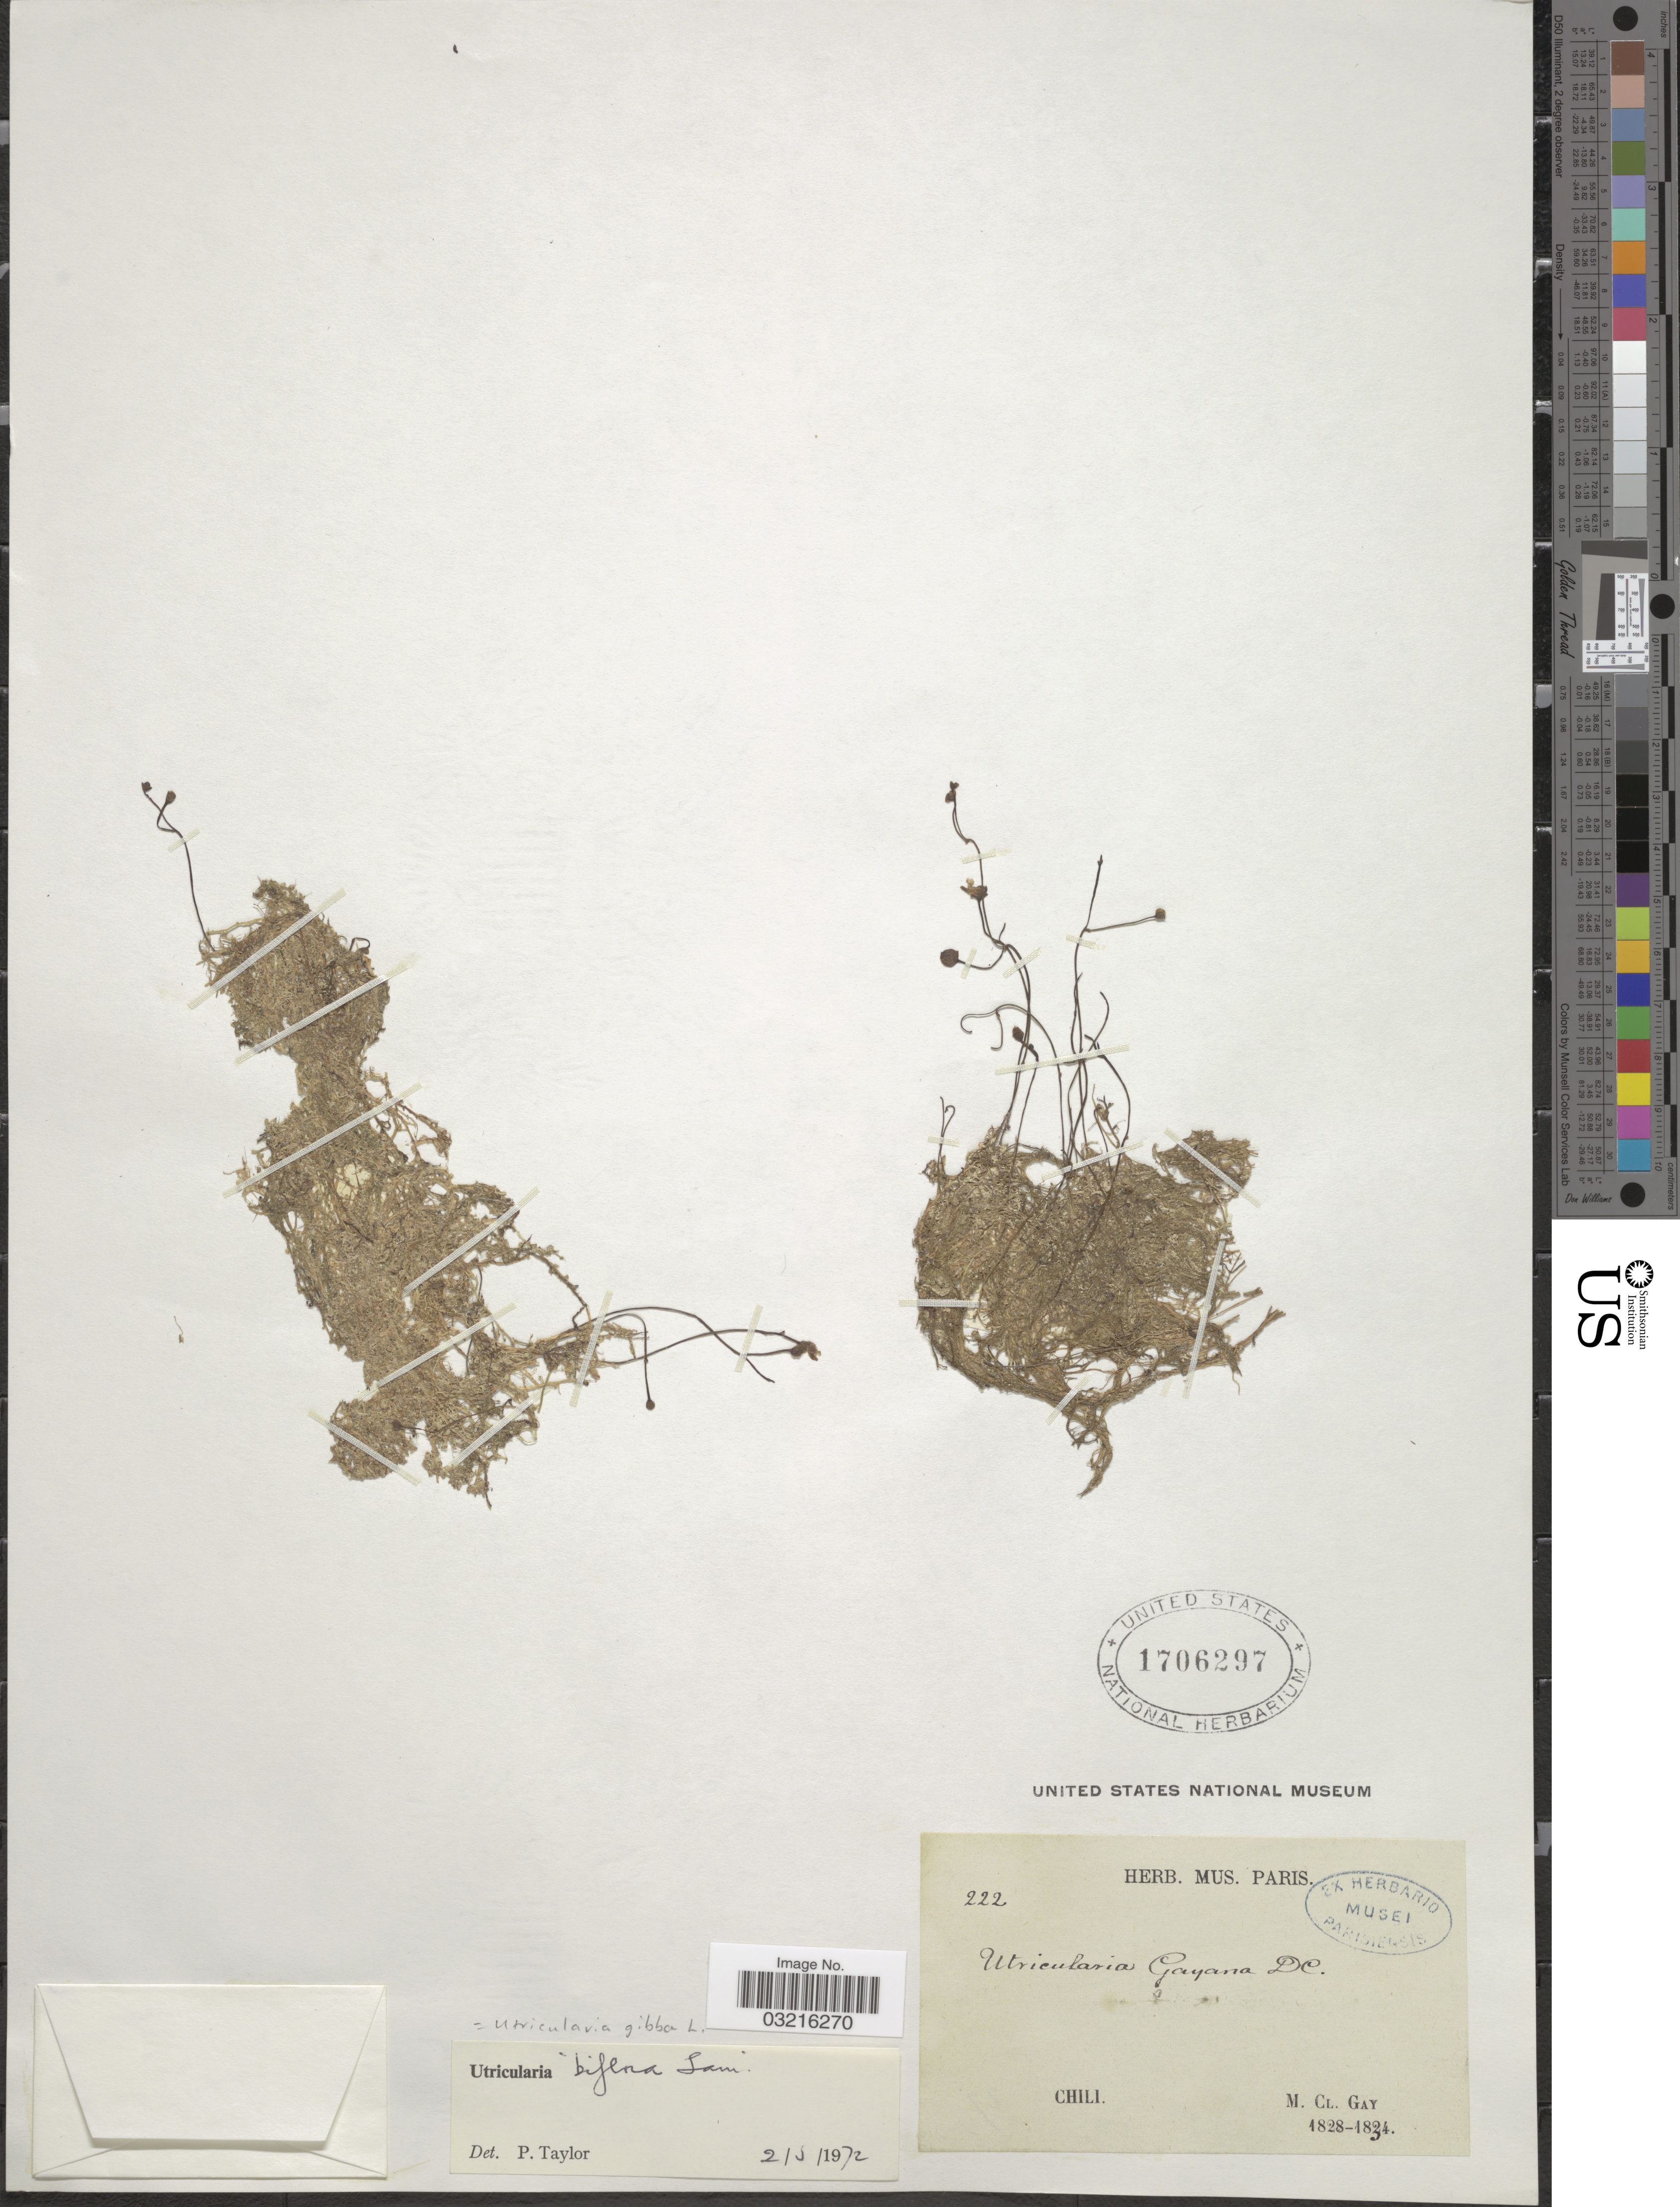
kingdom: Plantae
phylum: Tracheophyta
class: Magnoliopsida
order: Lamiales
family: Lentibulariaceae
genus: Utricularia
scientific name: Utricularia gibba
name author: L.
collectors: M. Gay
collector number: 222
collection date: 1828/1834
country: Chile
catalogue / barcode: US 1706297